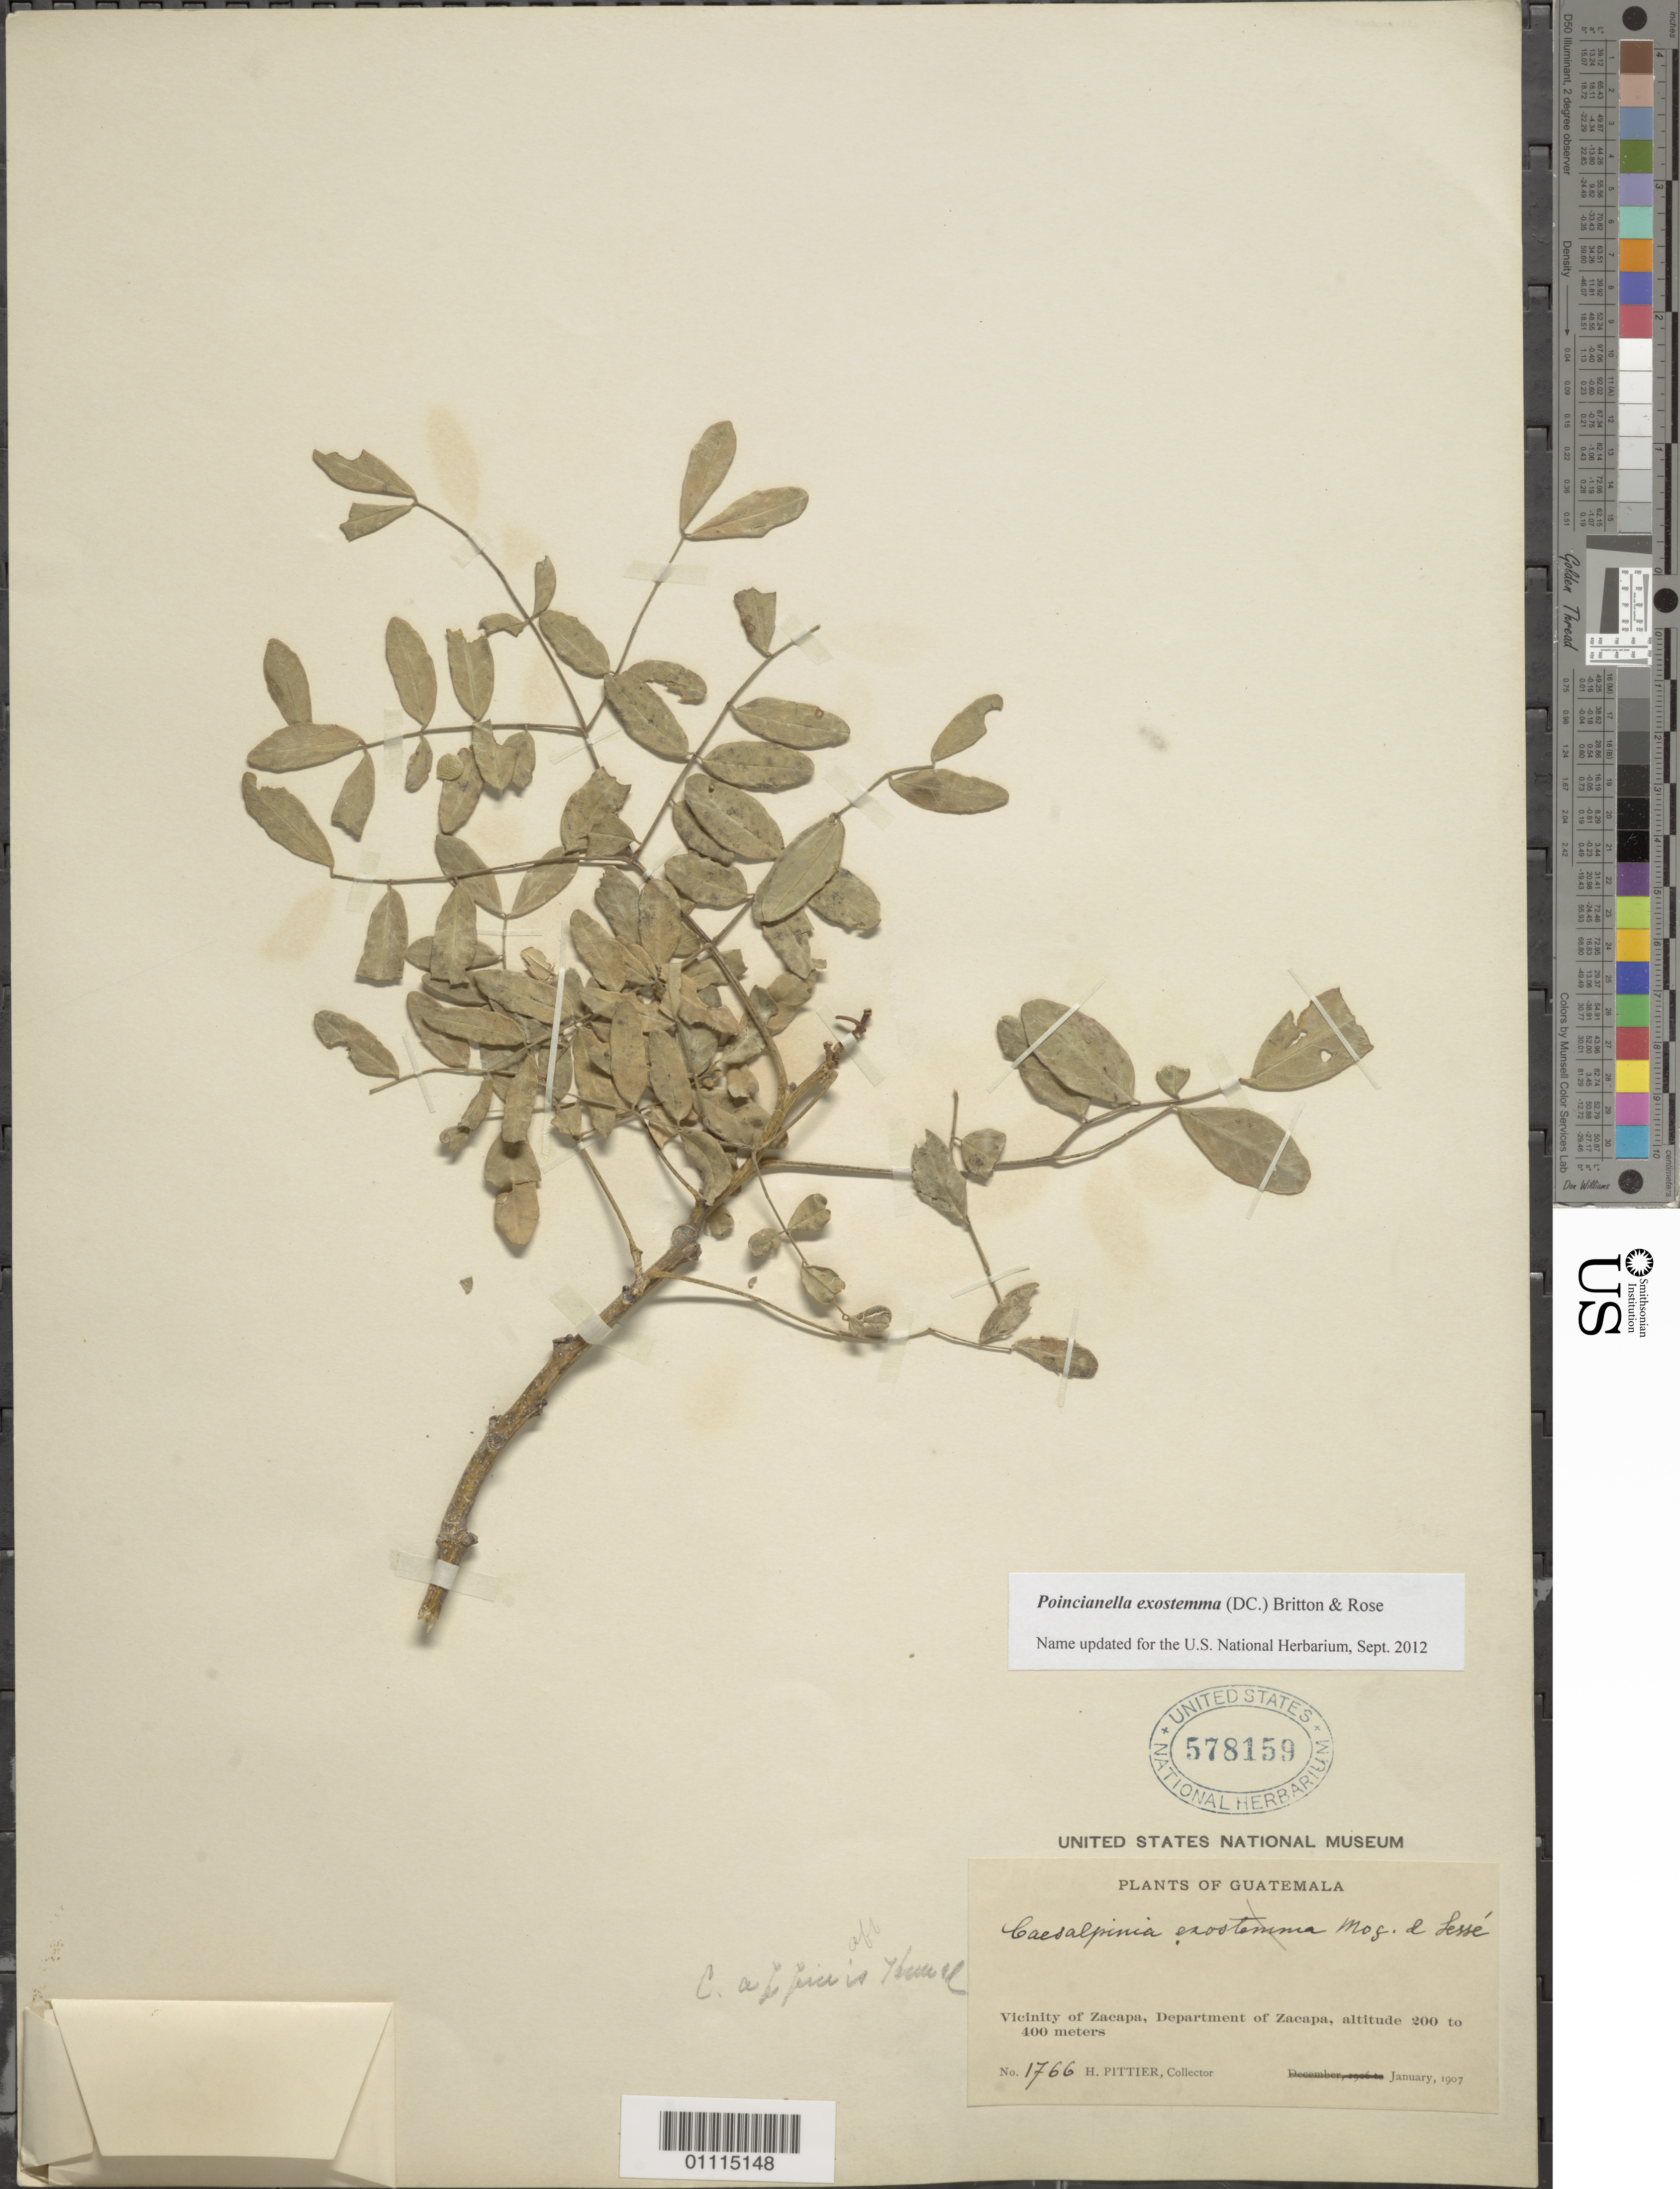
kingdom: Plantae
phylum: Tracheophyta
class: Magnoliopsida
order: Fabales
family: Fabaceae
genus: Erythrostemon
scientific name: Erythrostemon exostemma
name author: (Moc. & Sessé ex DC.) Gagnon & G.P. Lewis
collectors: H. F. Pittier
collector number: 1766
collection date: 1907-01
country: Guatemala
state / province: Zacapa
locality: Zacapa vicinity.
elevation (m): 200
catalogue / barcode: US 578159